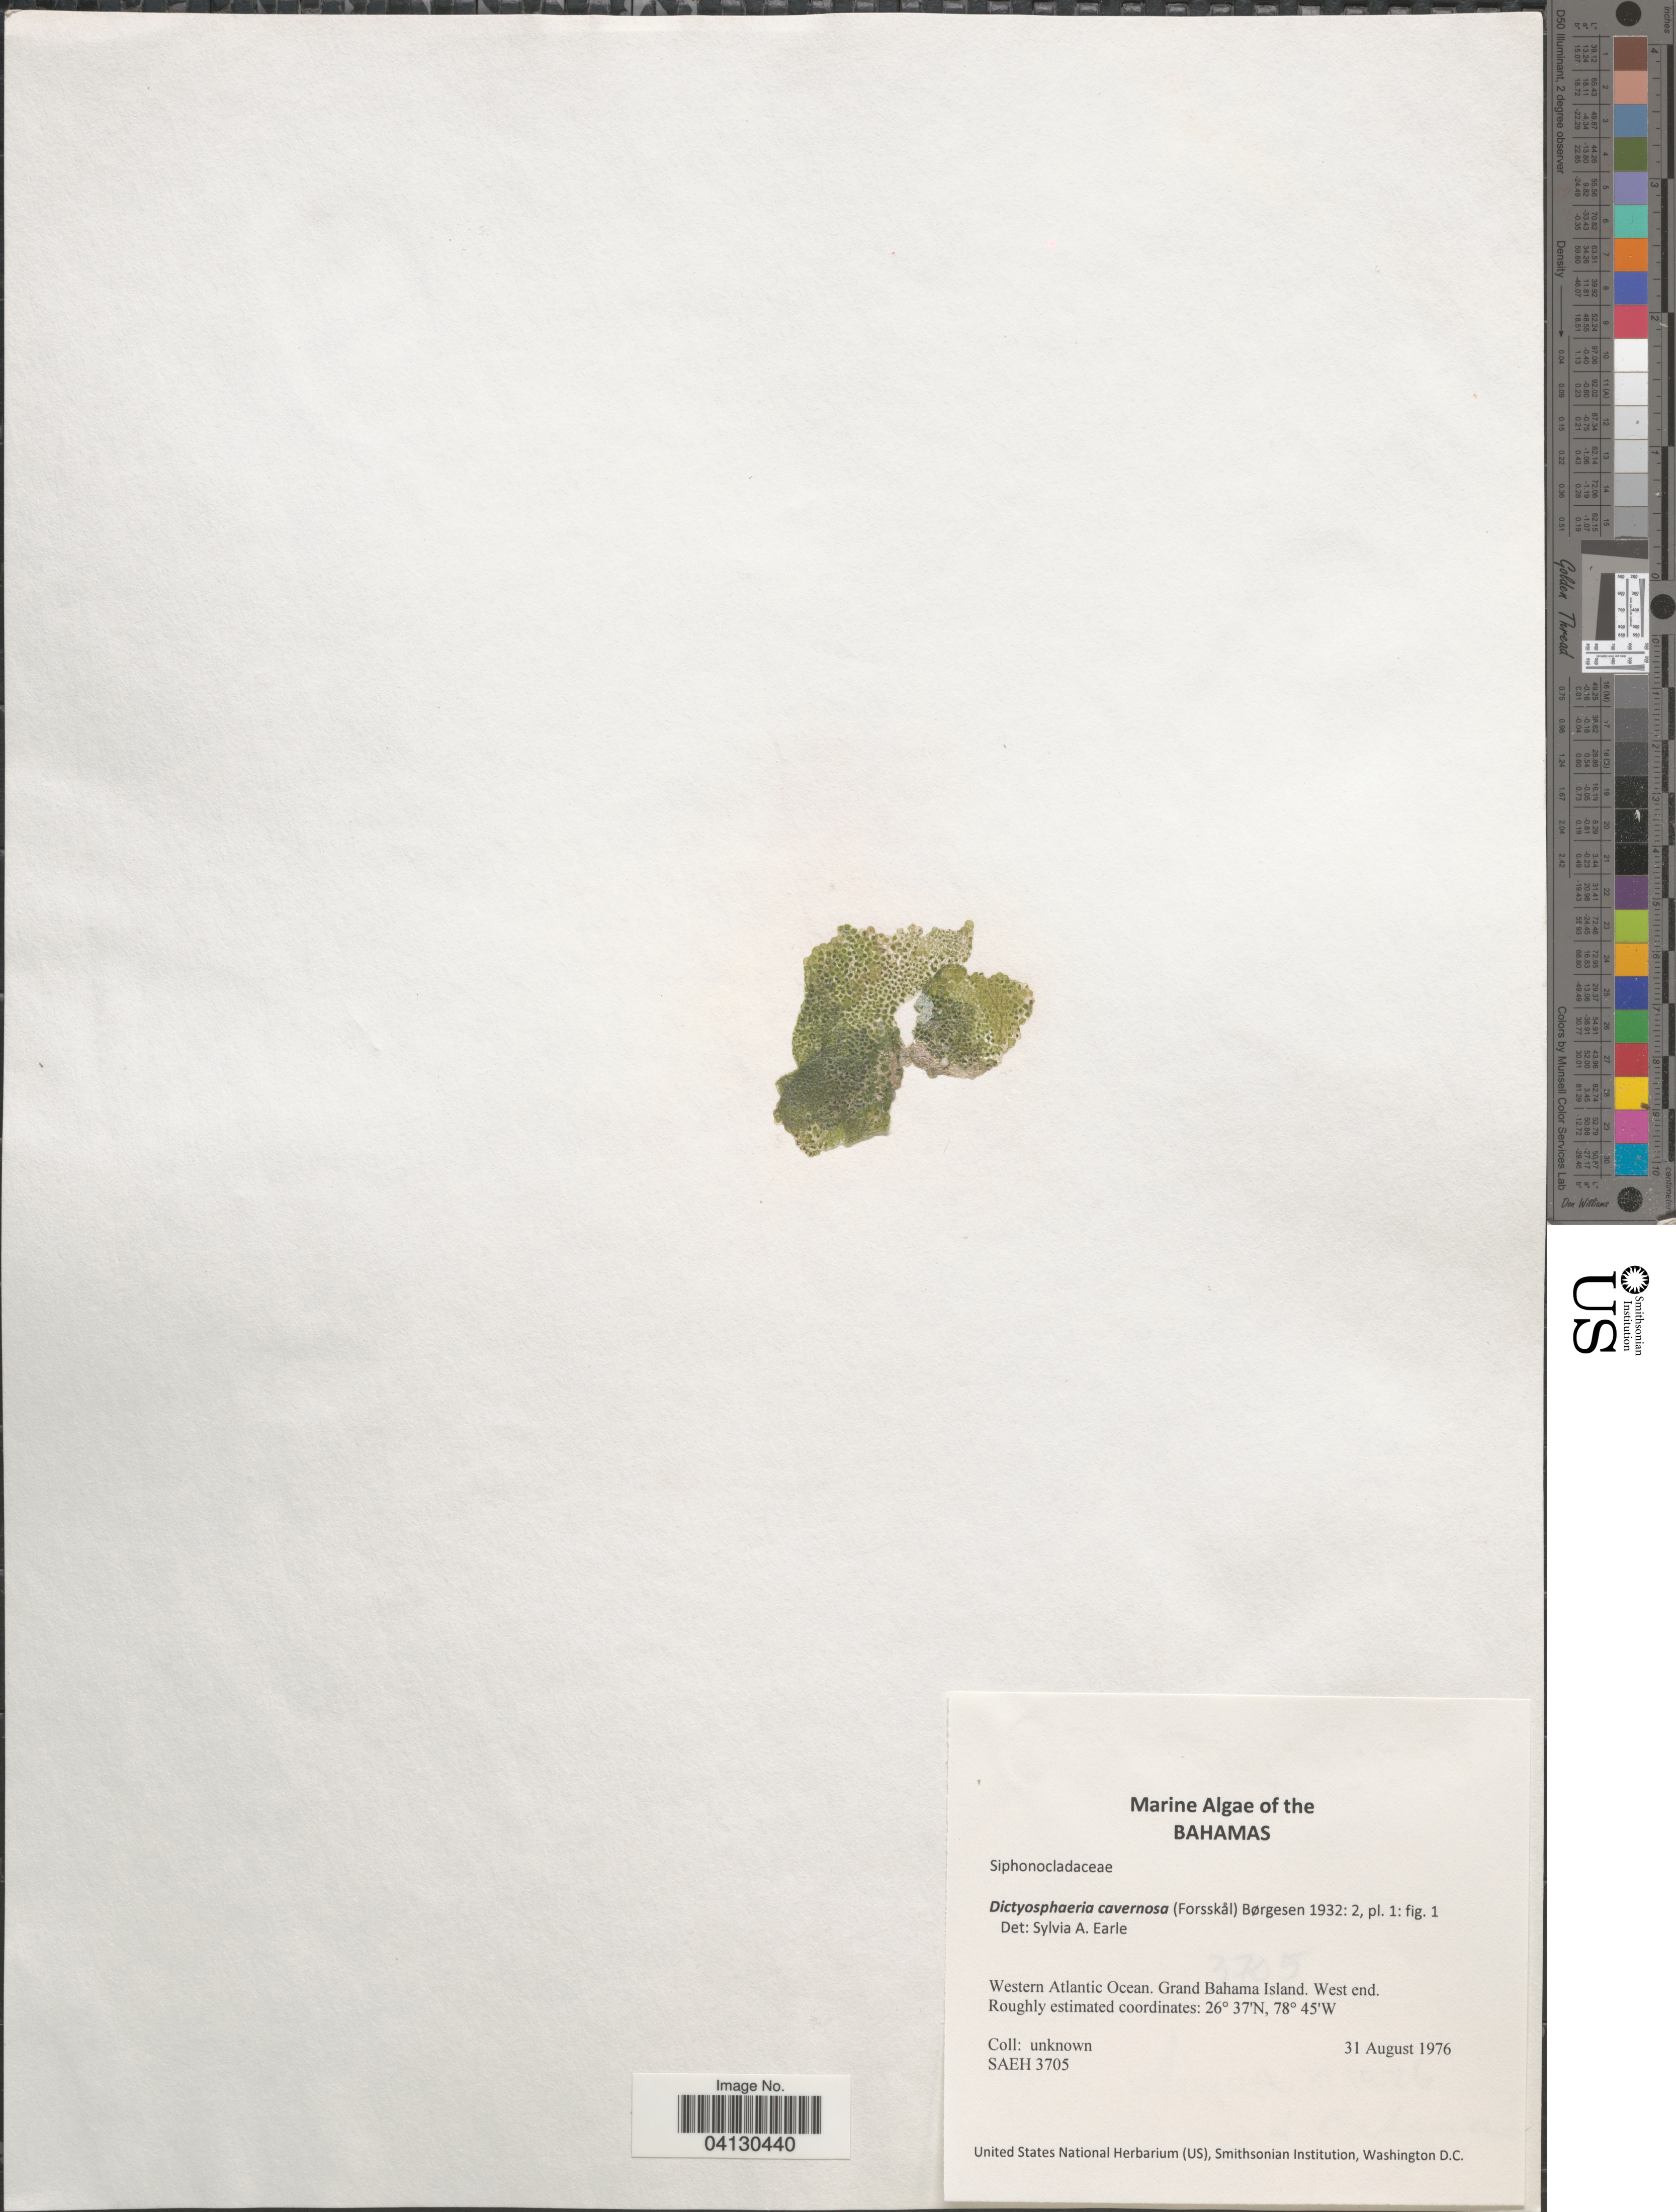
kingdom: Plantae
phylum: Chlorophyta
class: Ulvophyceae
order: Siphonocladales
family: Siphonocladaceae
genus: Dictyosphaeria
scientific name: Dictyosphaeria cavernosa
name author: (Forssk.) Børgesen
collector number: SAEH3705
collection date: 1976-08-31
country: Bahamas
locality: Western Atlantic Ocean. Grand Bahama Island. West end.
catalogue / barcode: US 329025